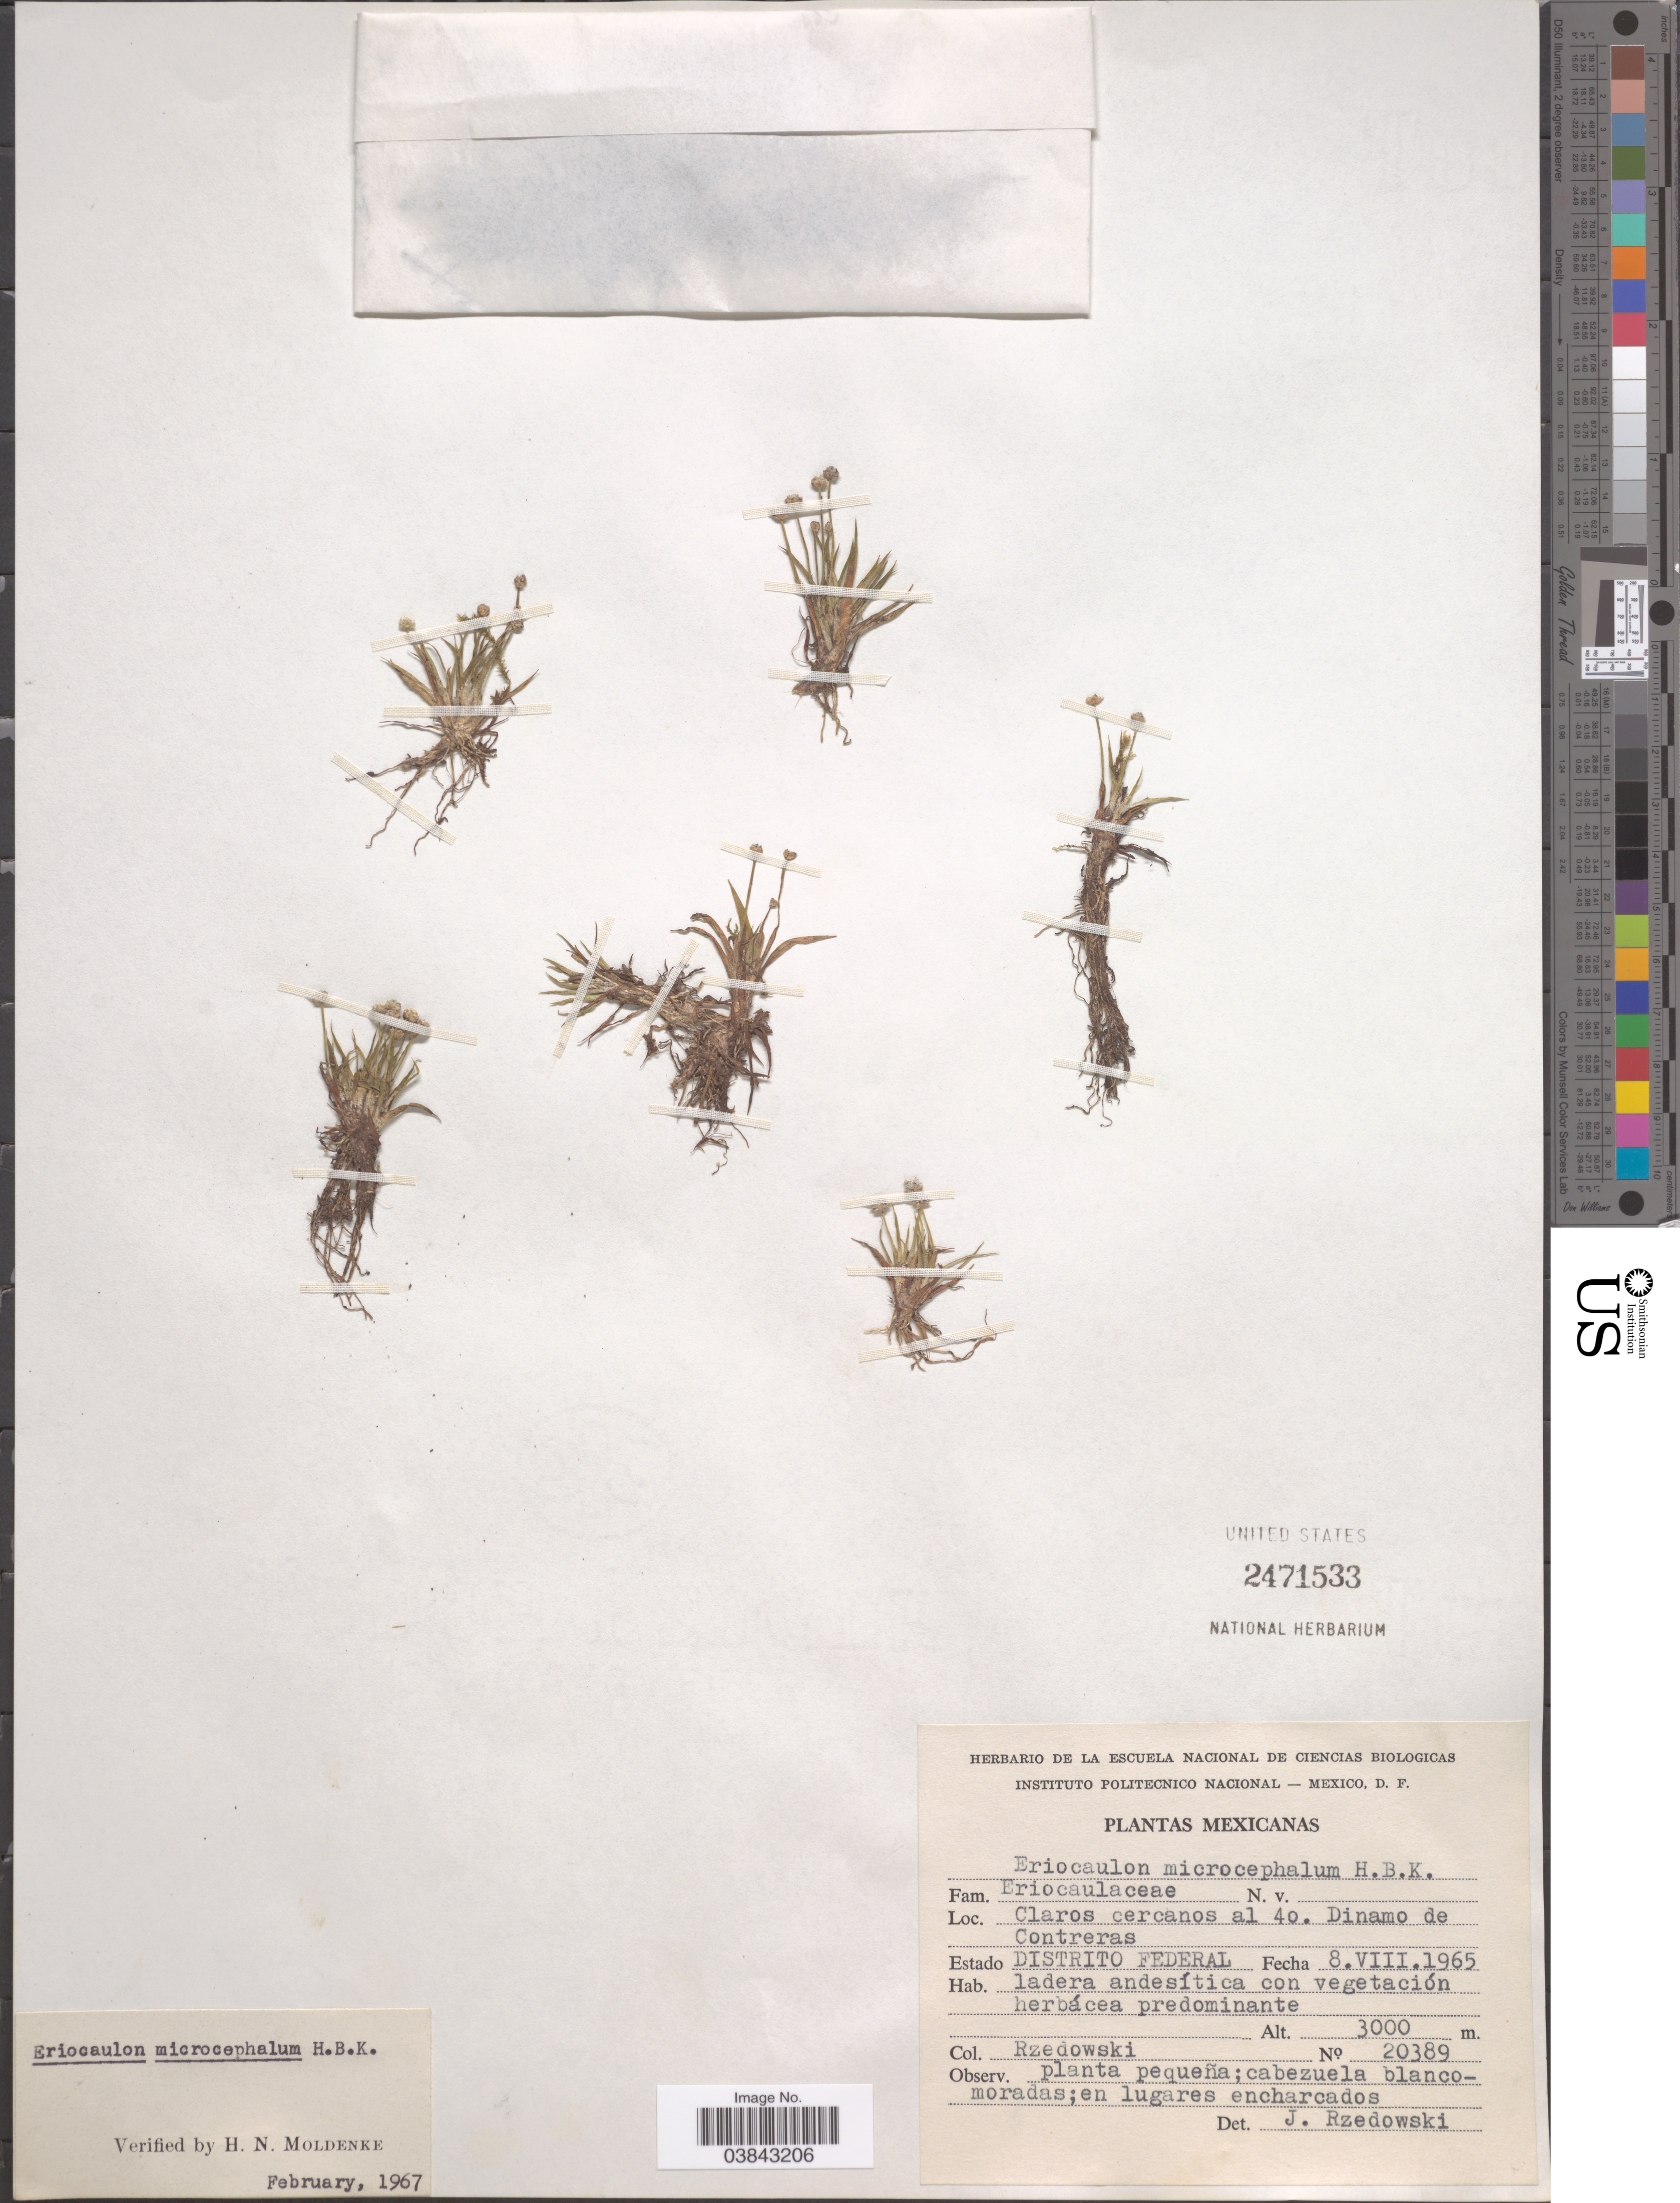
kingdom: Plantae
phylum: Tracheophyta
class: Liliopsida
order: Poales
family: Eriocaulaceae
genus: Eriocaulon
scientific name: Eriocaulon microcephalum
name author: Kunth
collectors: Rzedowski, --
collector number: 20389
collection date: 1965-08-08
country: Mexico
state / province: Distrito Federal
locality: Claros cercanos al 4o. Dinamo de Contreras.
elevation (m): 3000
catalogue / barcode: US 2471533